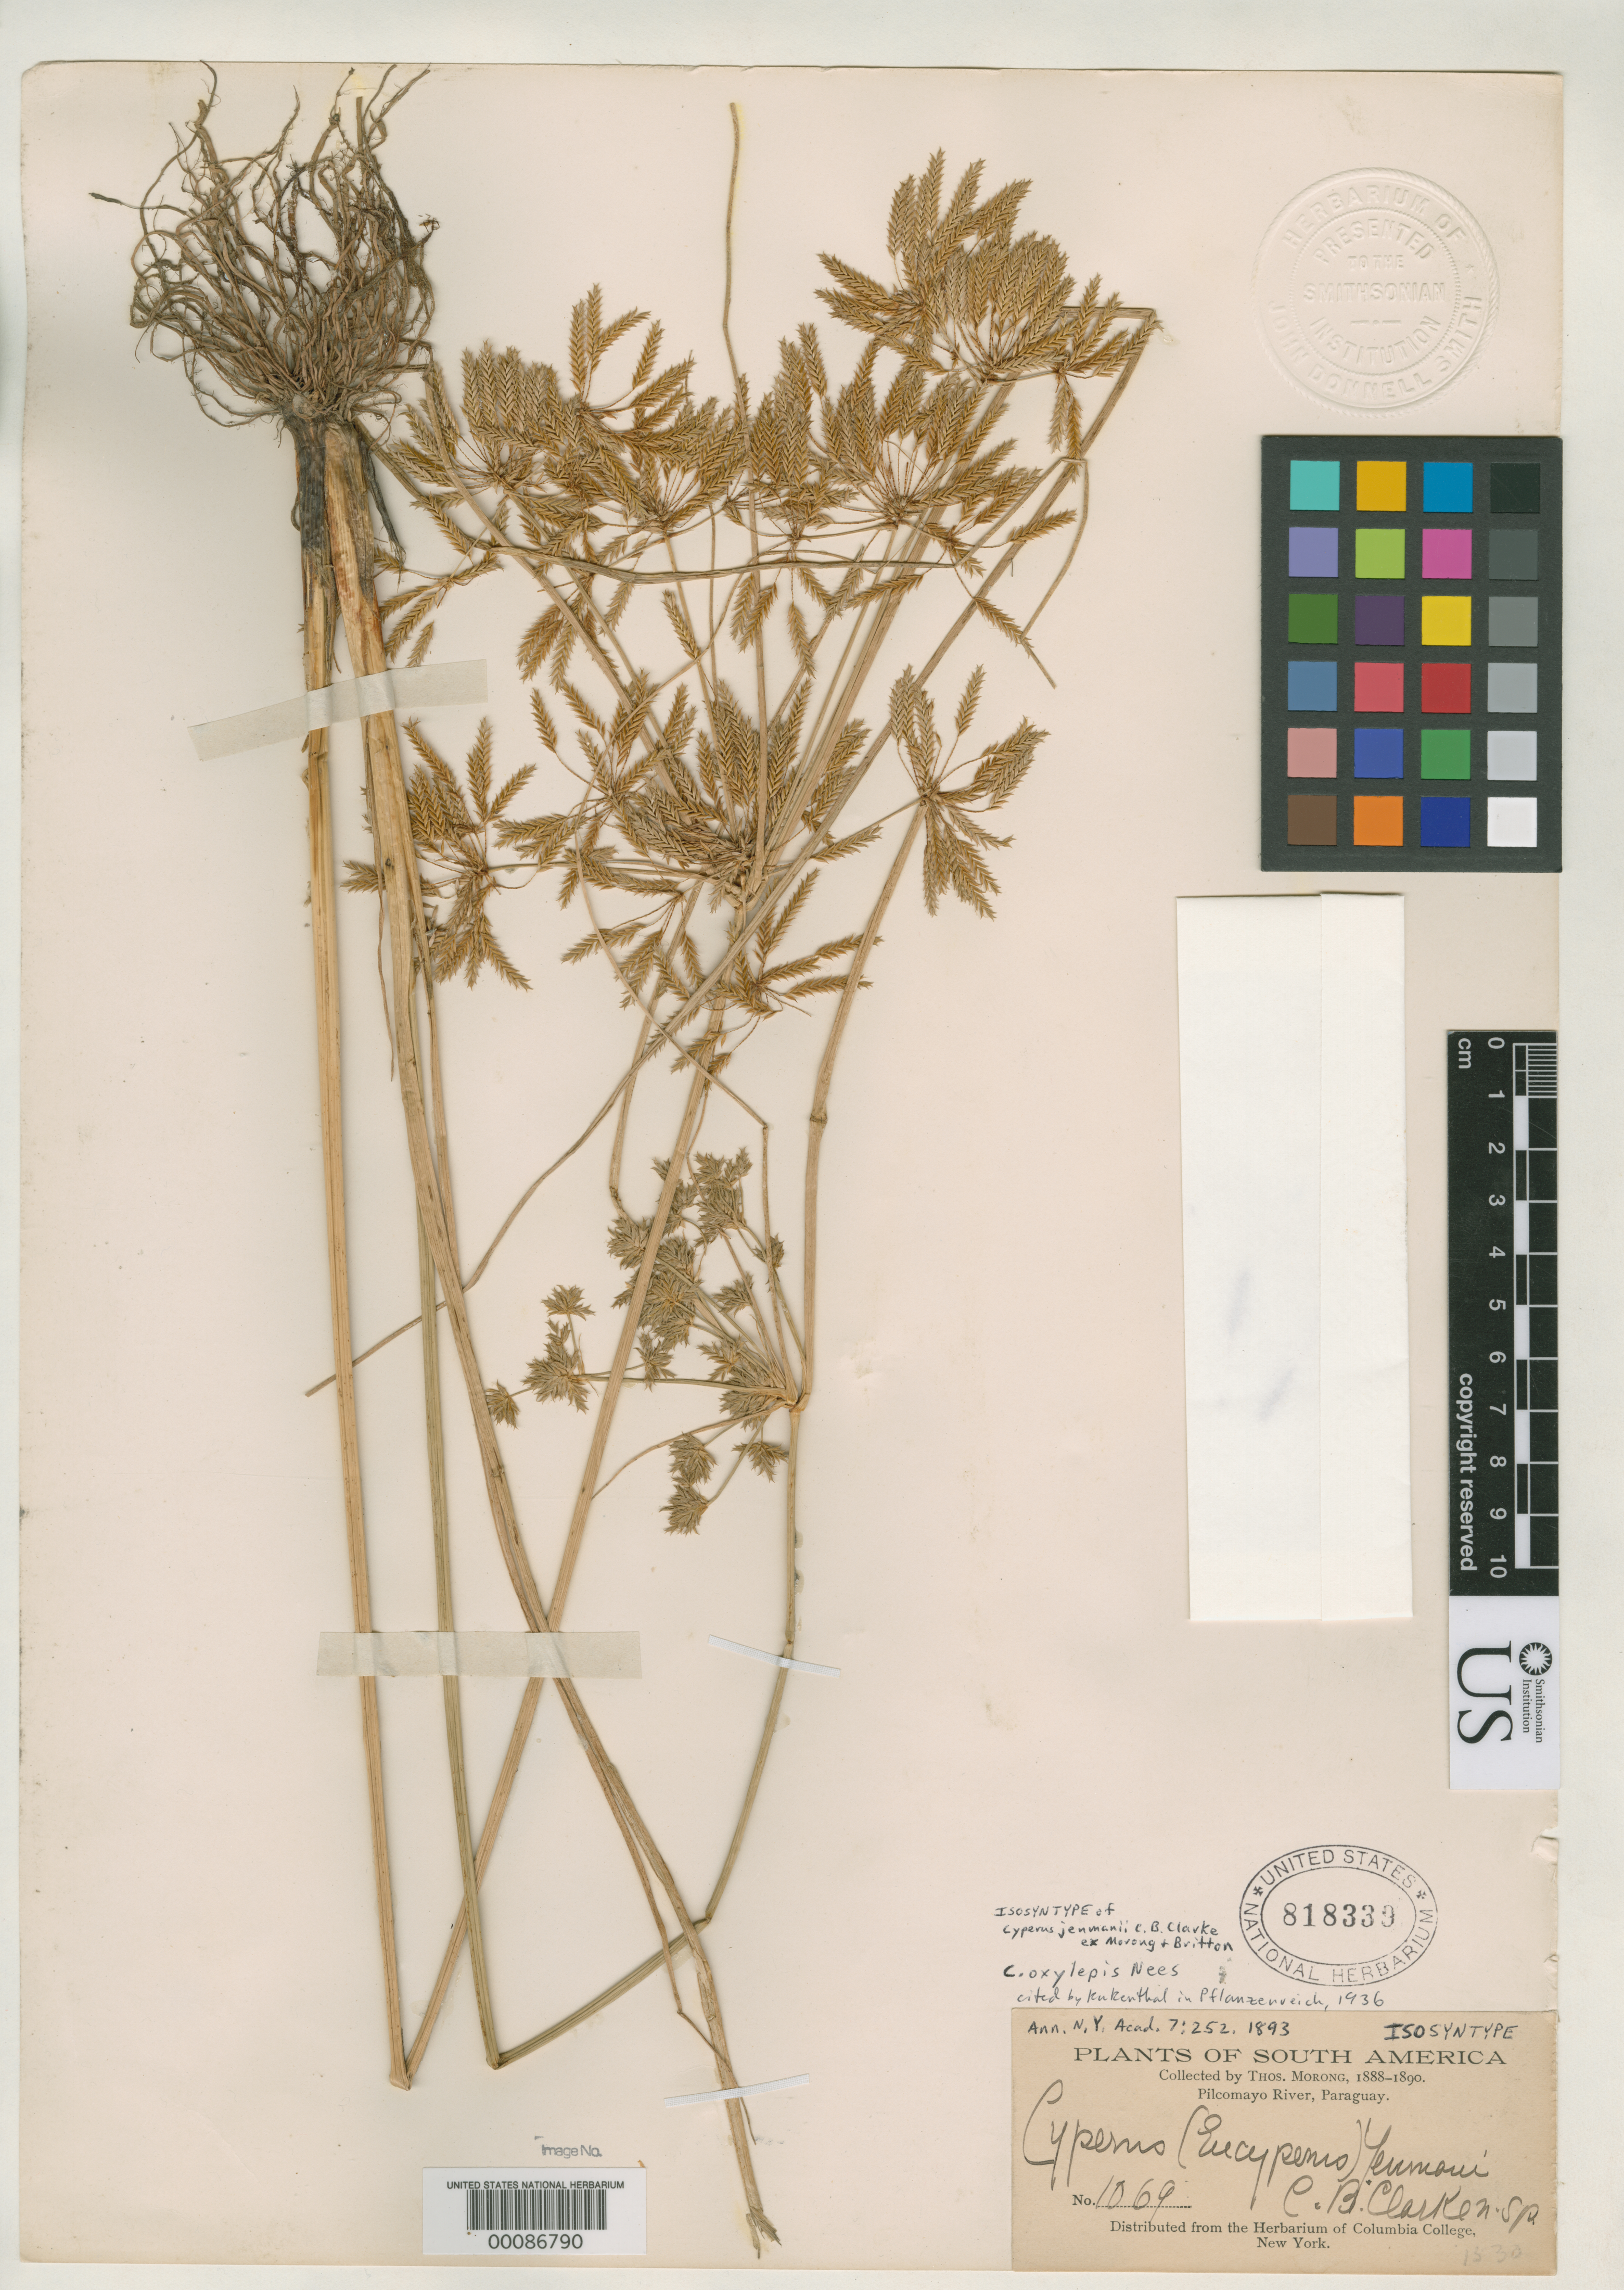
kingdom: Plantae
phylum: Tracheophyta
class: Liliopsida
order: Poales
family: Cyperaceae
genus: Cyperus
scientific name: Cyperus jenmanii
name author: C.B. Clarke ex Morong & Britton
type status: Isosyntype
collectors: T. Morong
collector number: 1069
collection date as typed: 1888 to -- --- 1890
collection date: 1888/1890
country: Paraguay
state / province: Boquerón / Presidente Hayes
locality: Pilcomayo River.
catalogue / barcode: US 818339